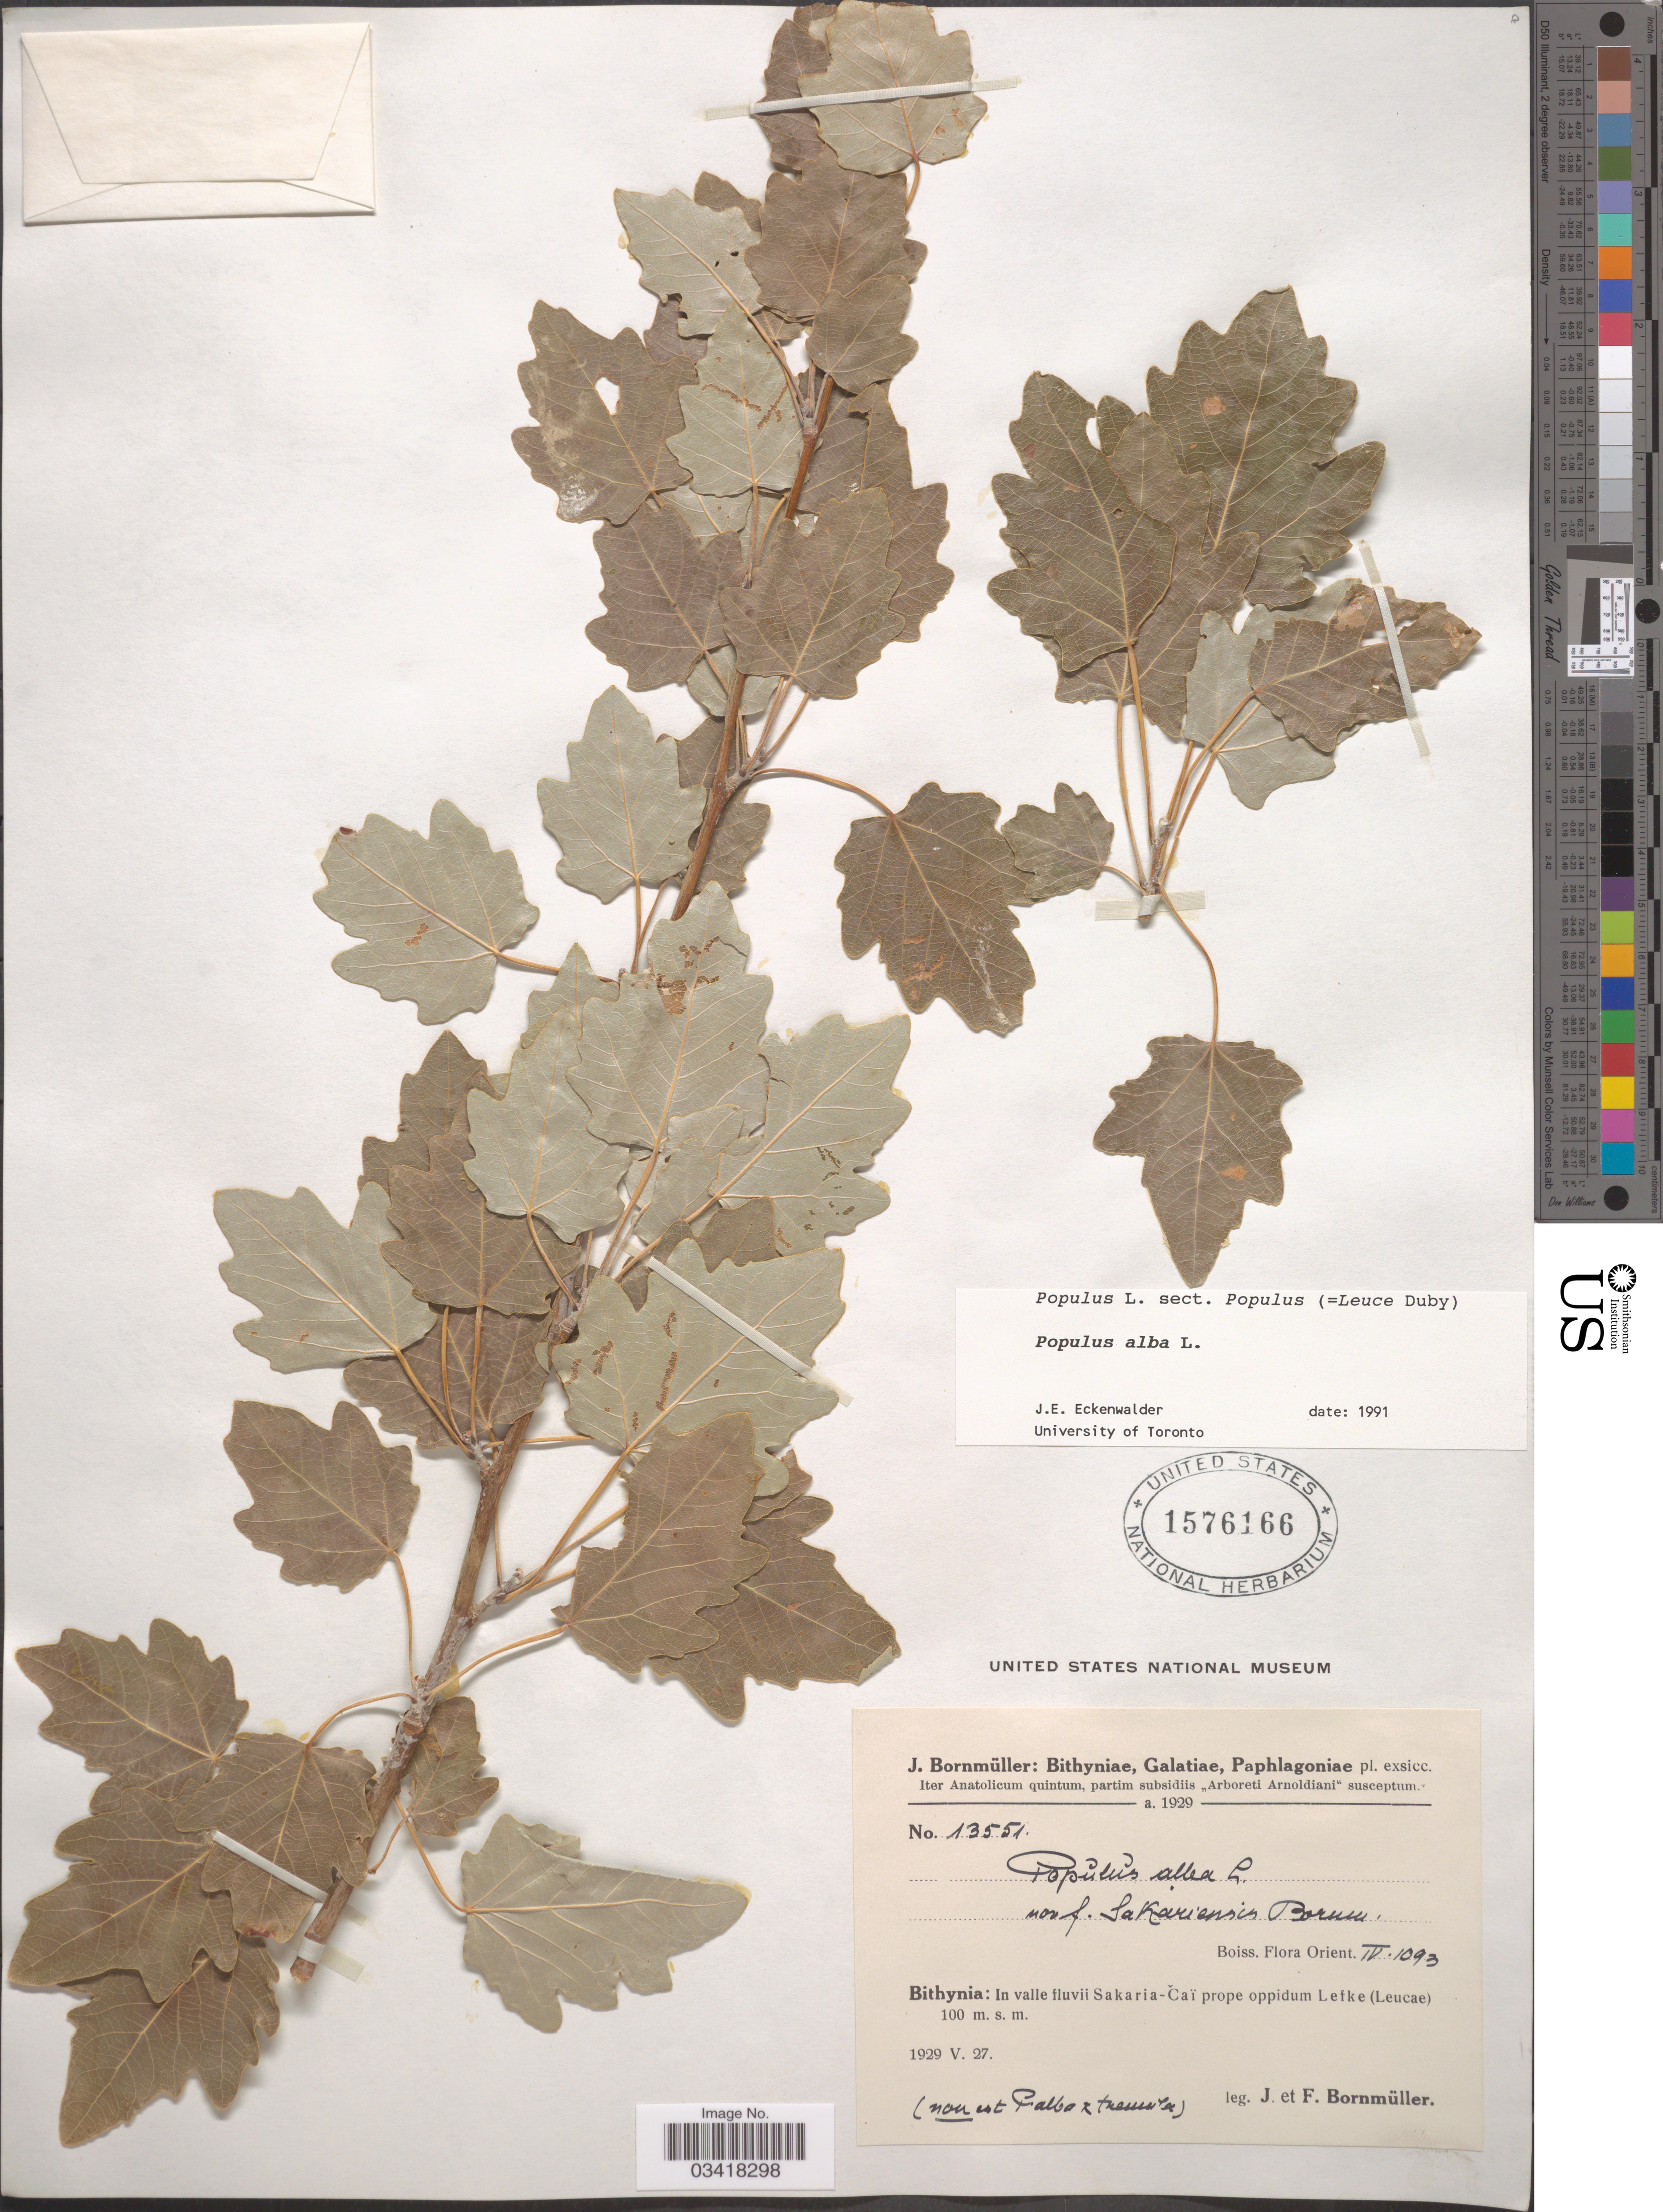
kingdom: Plantae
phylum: Tracheophyta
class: Magnoliopsida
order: Malpighiales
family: Salicaceae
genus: Populus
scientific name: Populus alba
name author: L.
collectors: J. Bornmüller & F. Bornmüller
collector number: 13551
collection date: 1929-05-27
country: Turkey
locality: Bithynia: In valle fluvii Sakaria-Caï prope oppidum Lefke (Leucae).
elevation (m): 100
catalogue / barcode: US 1576166